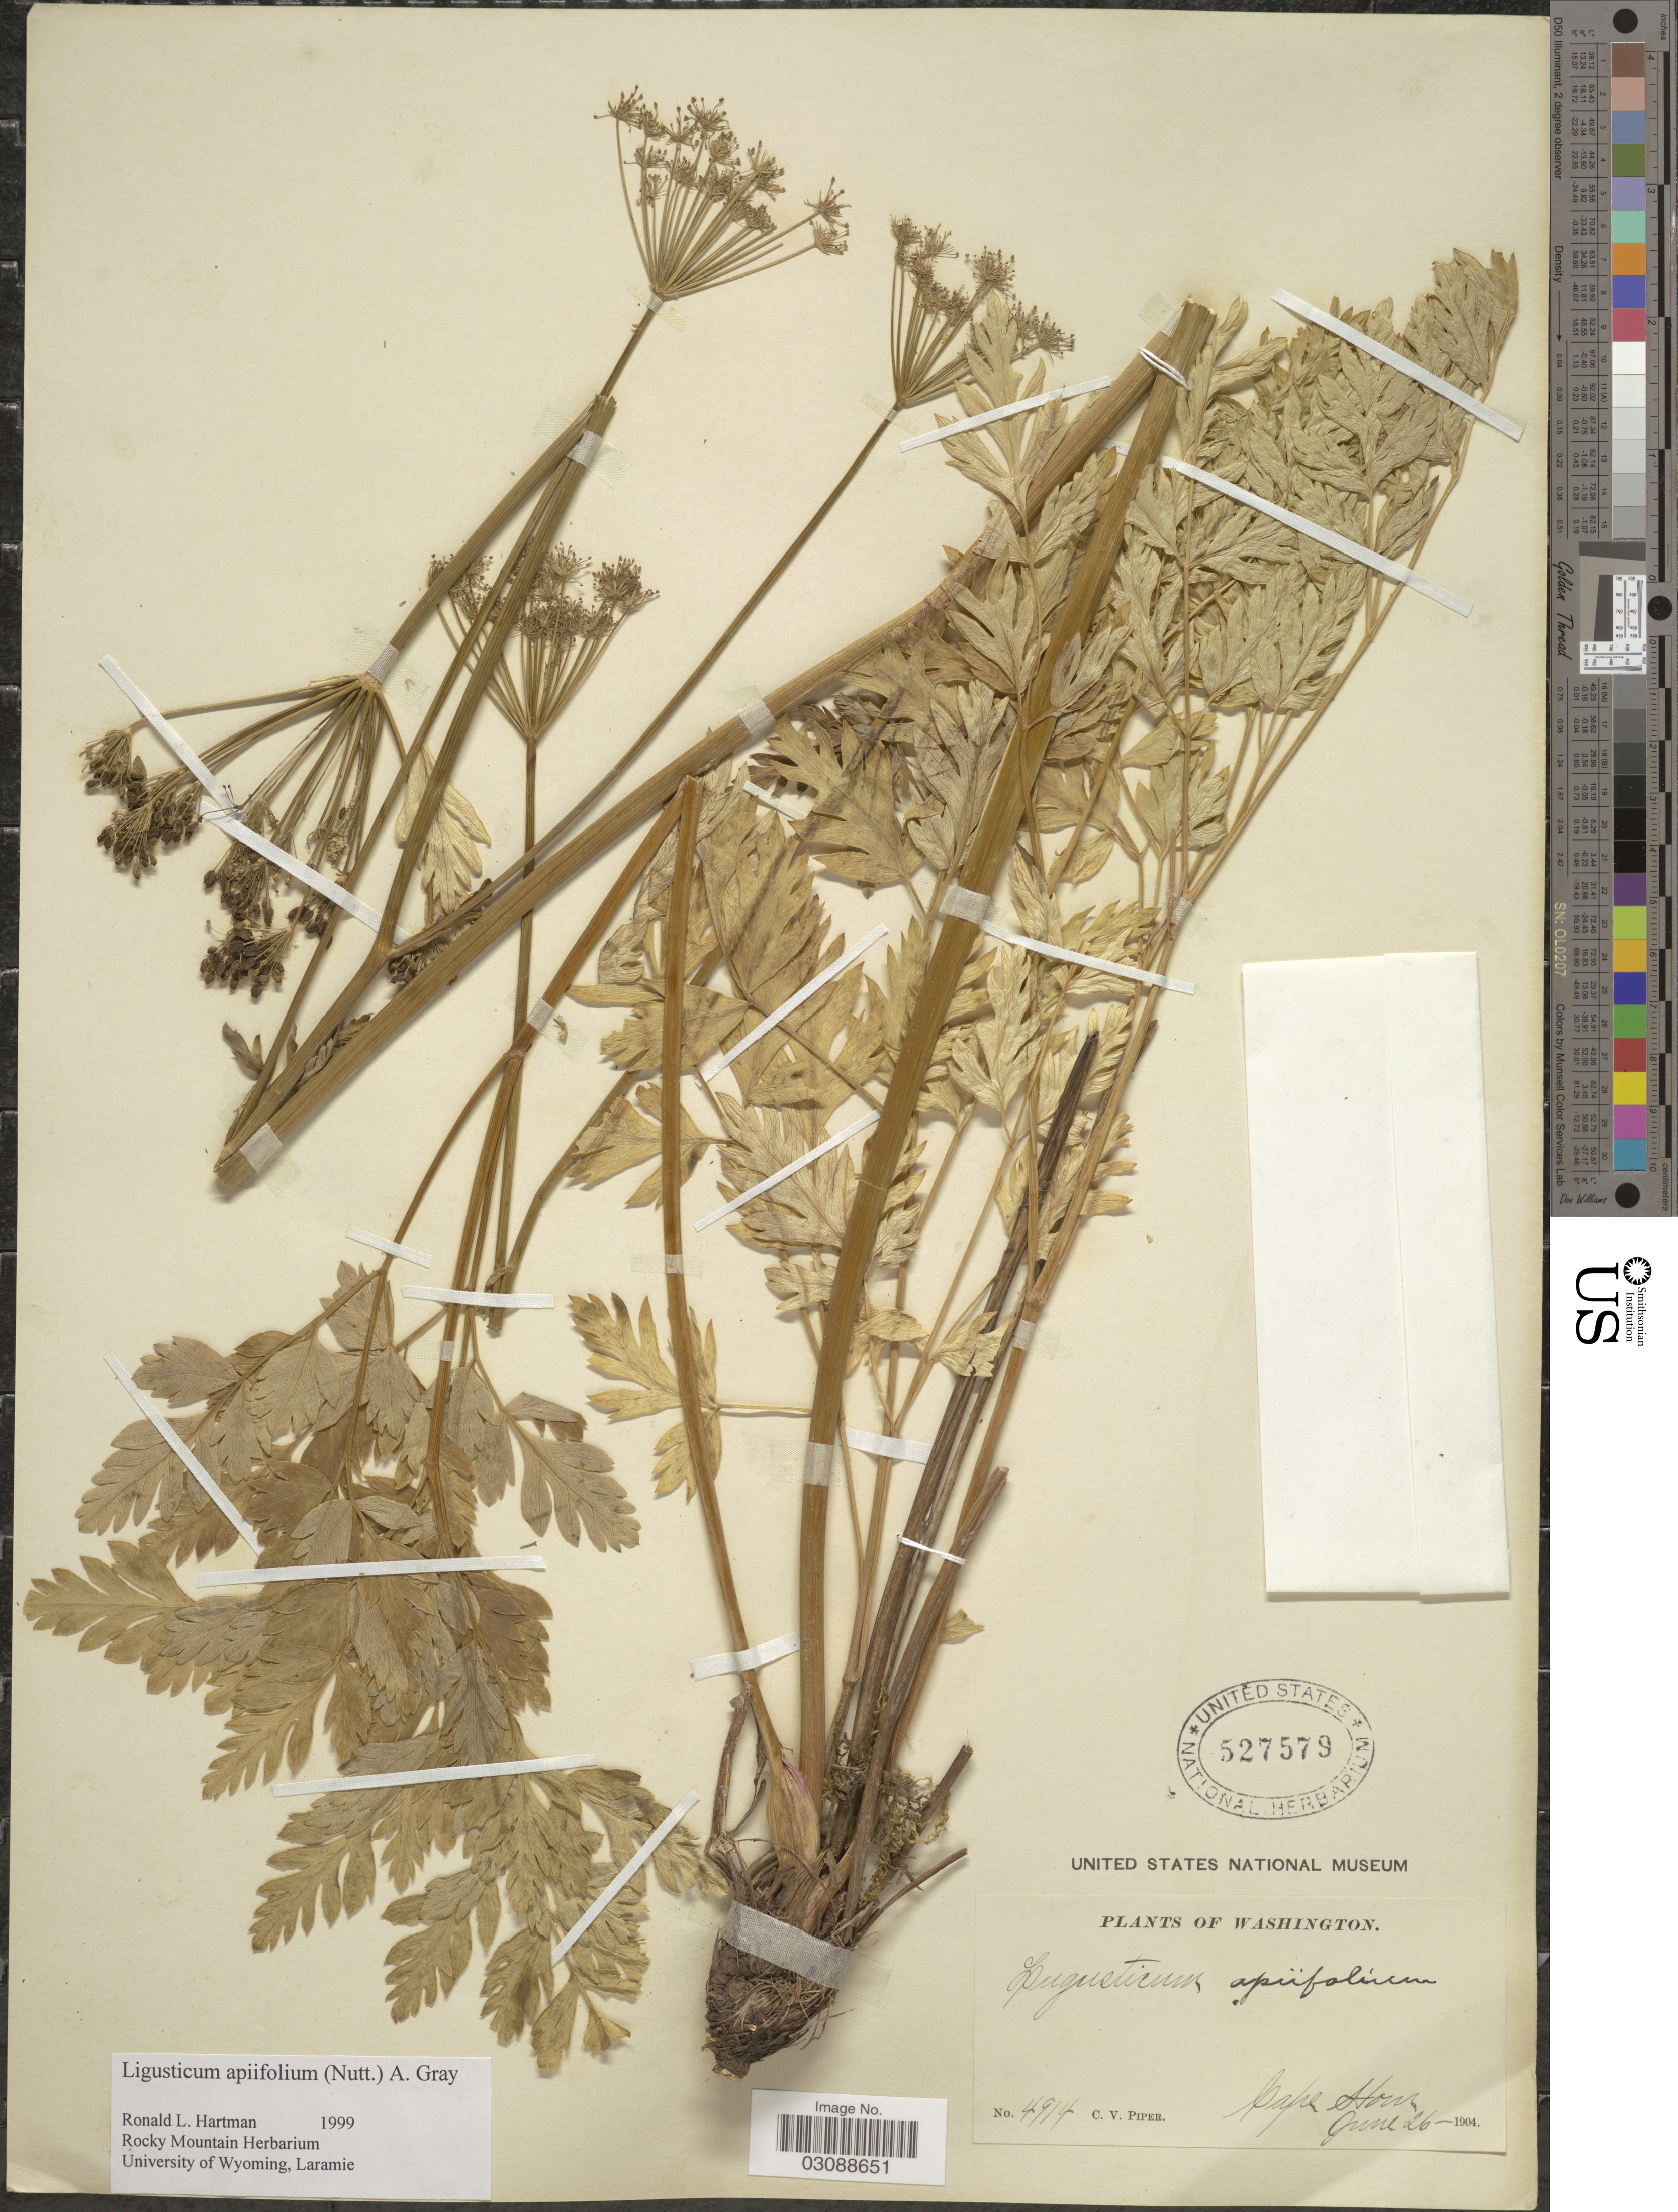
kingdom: Plantae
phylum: Tracheophyta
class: Magnoliopsida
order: Apiales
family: Apiaceae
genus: Ligusticum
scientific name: Ligusticum apiifolium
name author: (Nutt. ex Torr. & A. Gray) A. Gray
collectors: C. V. Piper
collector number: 4914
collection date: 1904-06-26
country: United States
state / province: Washington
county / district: Skamania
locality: Cape Horn.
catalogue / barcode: US 527579